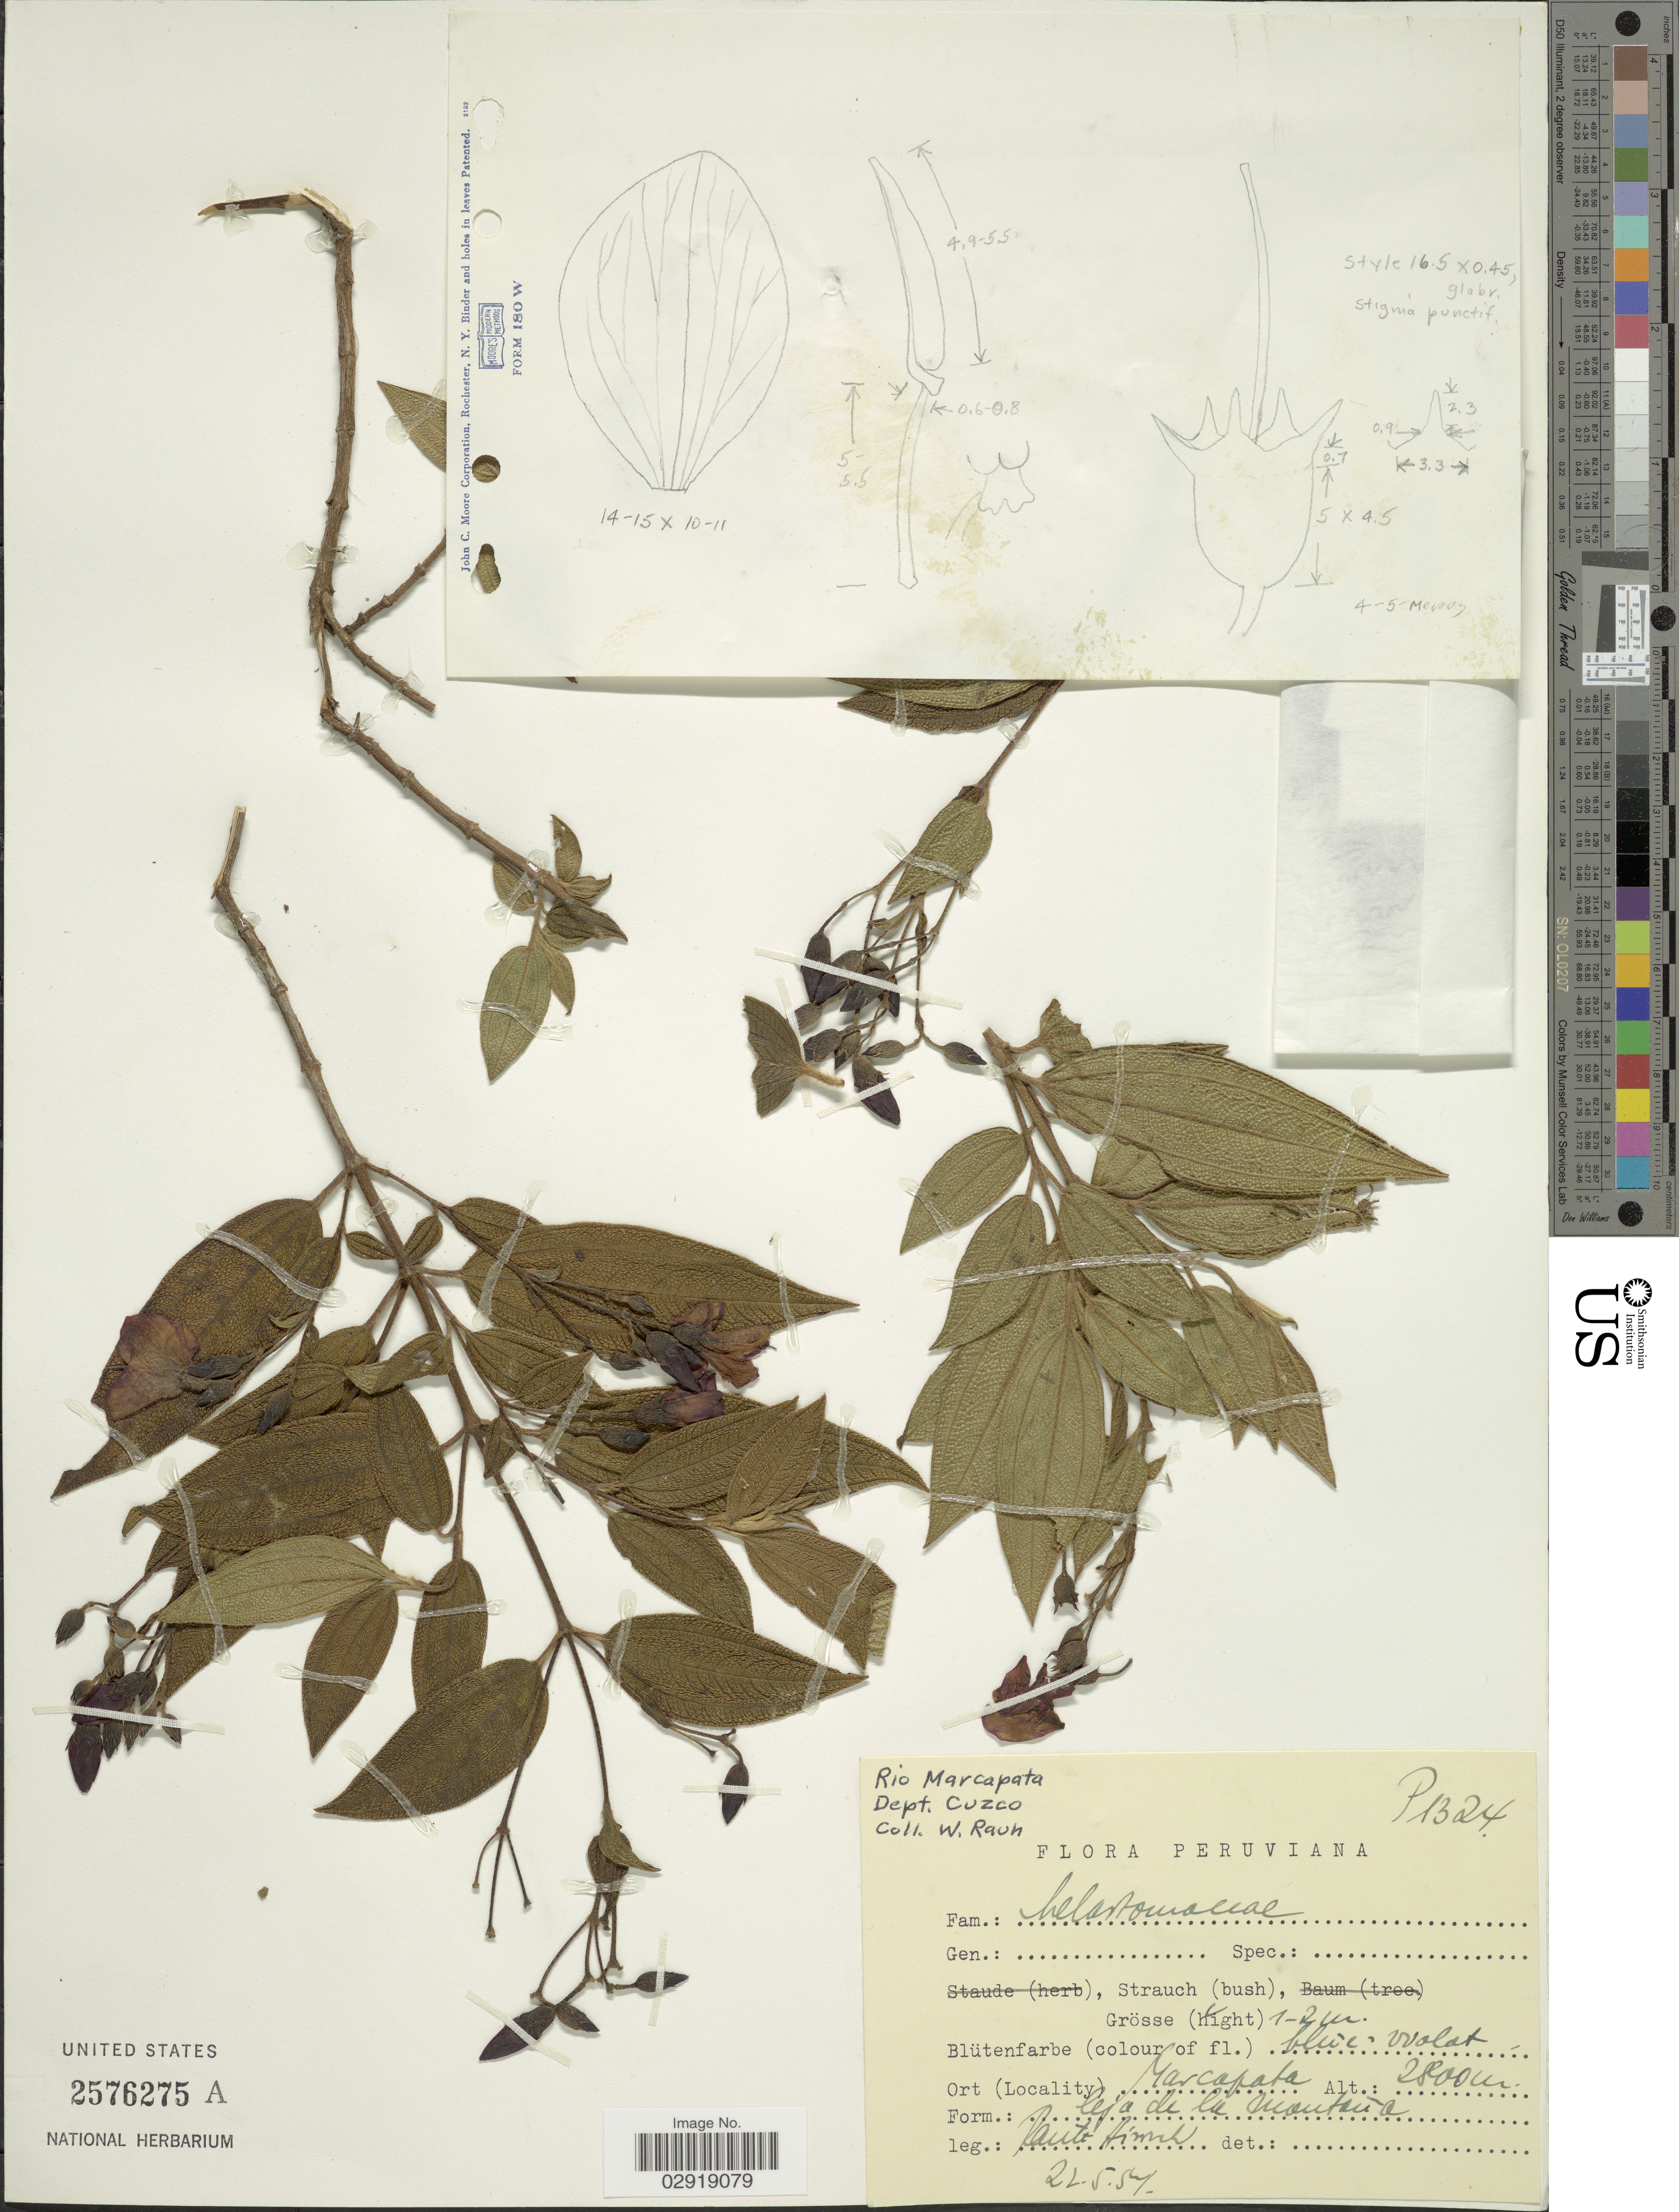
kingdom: Plantae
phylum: Tracheophyta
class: Magnoliopsida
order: Myrtales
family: Melastomataceae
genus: Chaetogastra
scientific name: Chaetogastra sp.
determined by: Michelangeli, F. A.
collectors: W. Rauh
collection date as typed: Transcribed d/m/y: 22/5/57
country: Peru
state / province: Cusco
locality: Dept. Cuzco. Rio Marcapata.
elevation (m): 2800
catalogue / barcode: US 2576275A